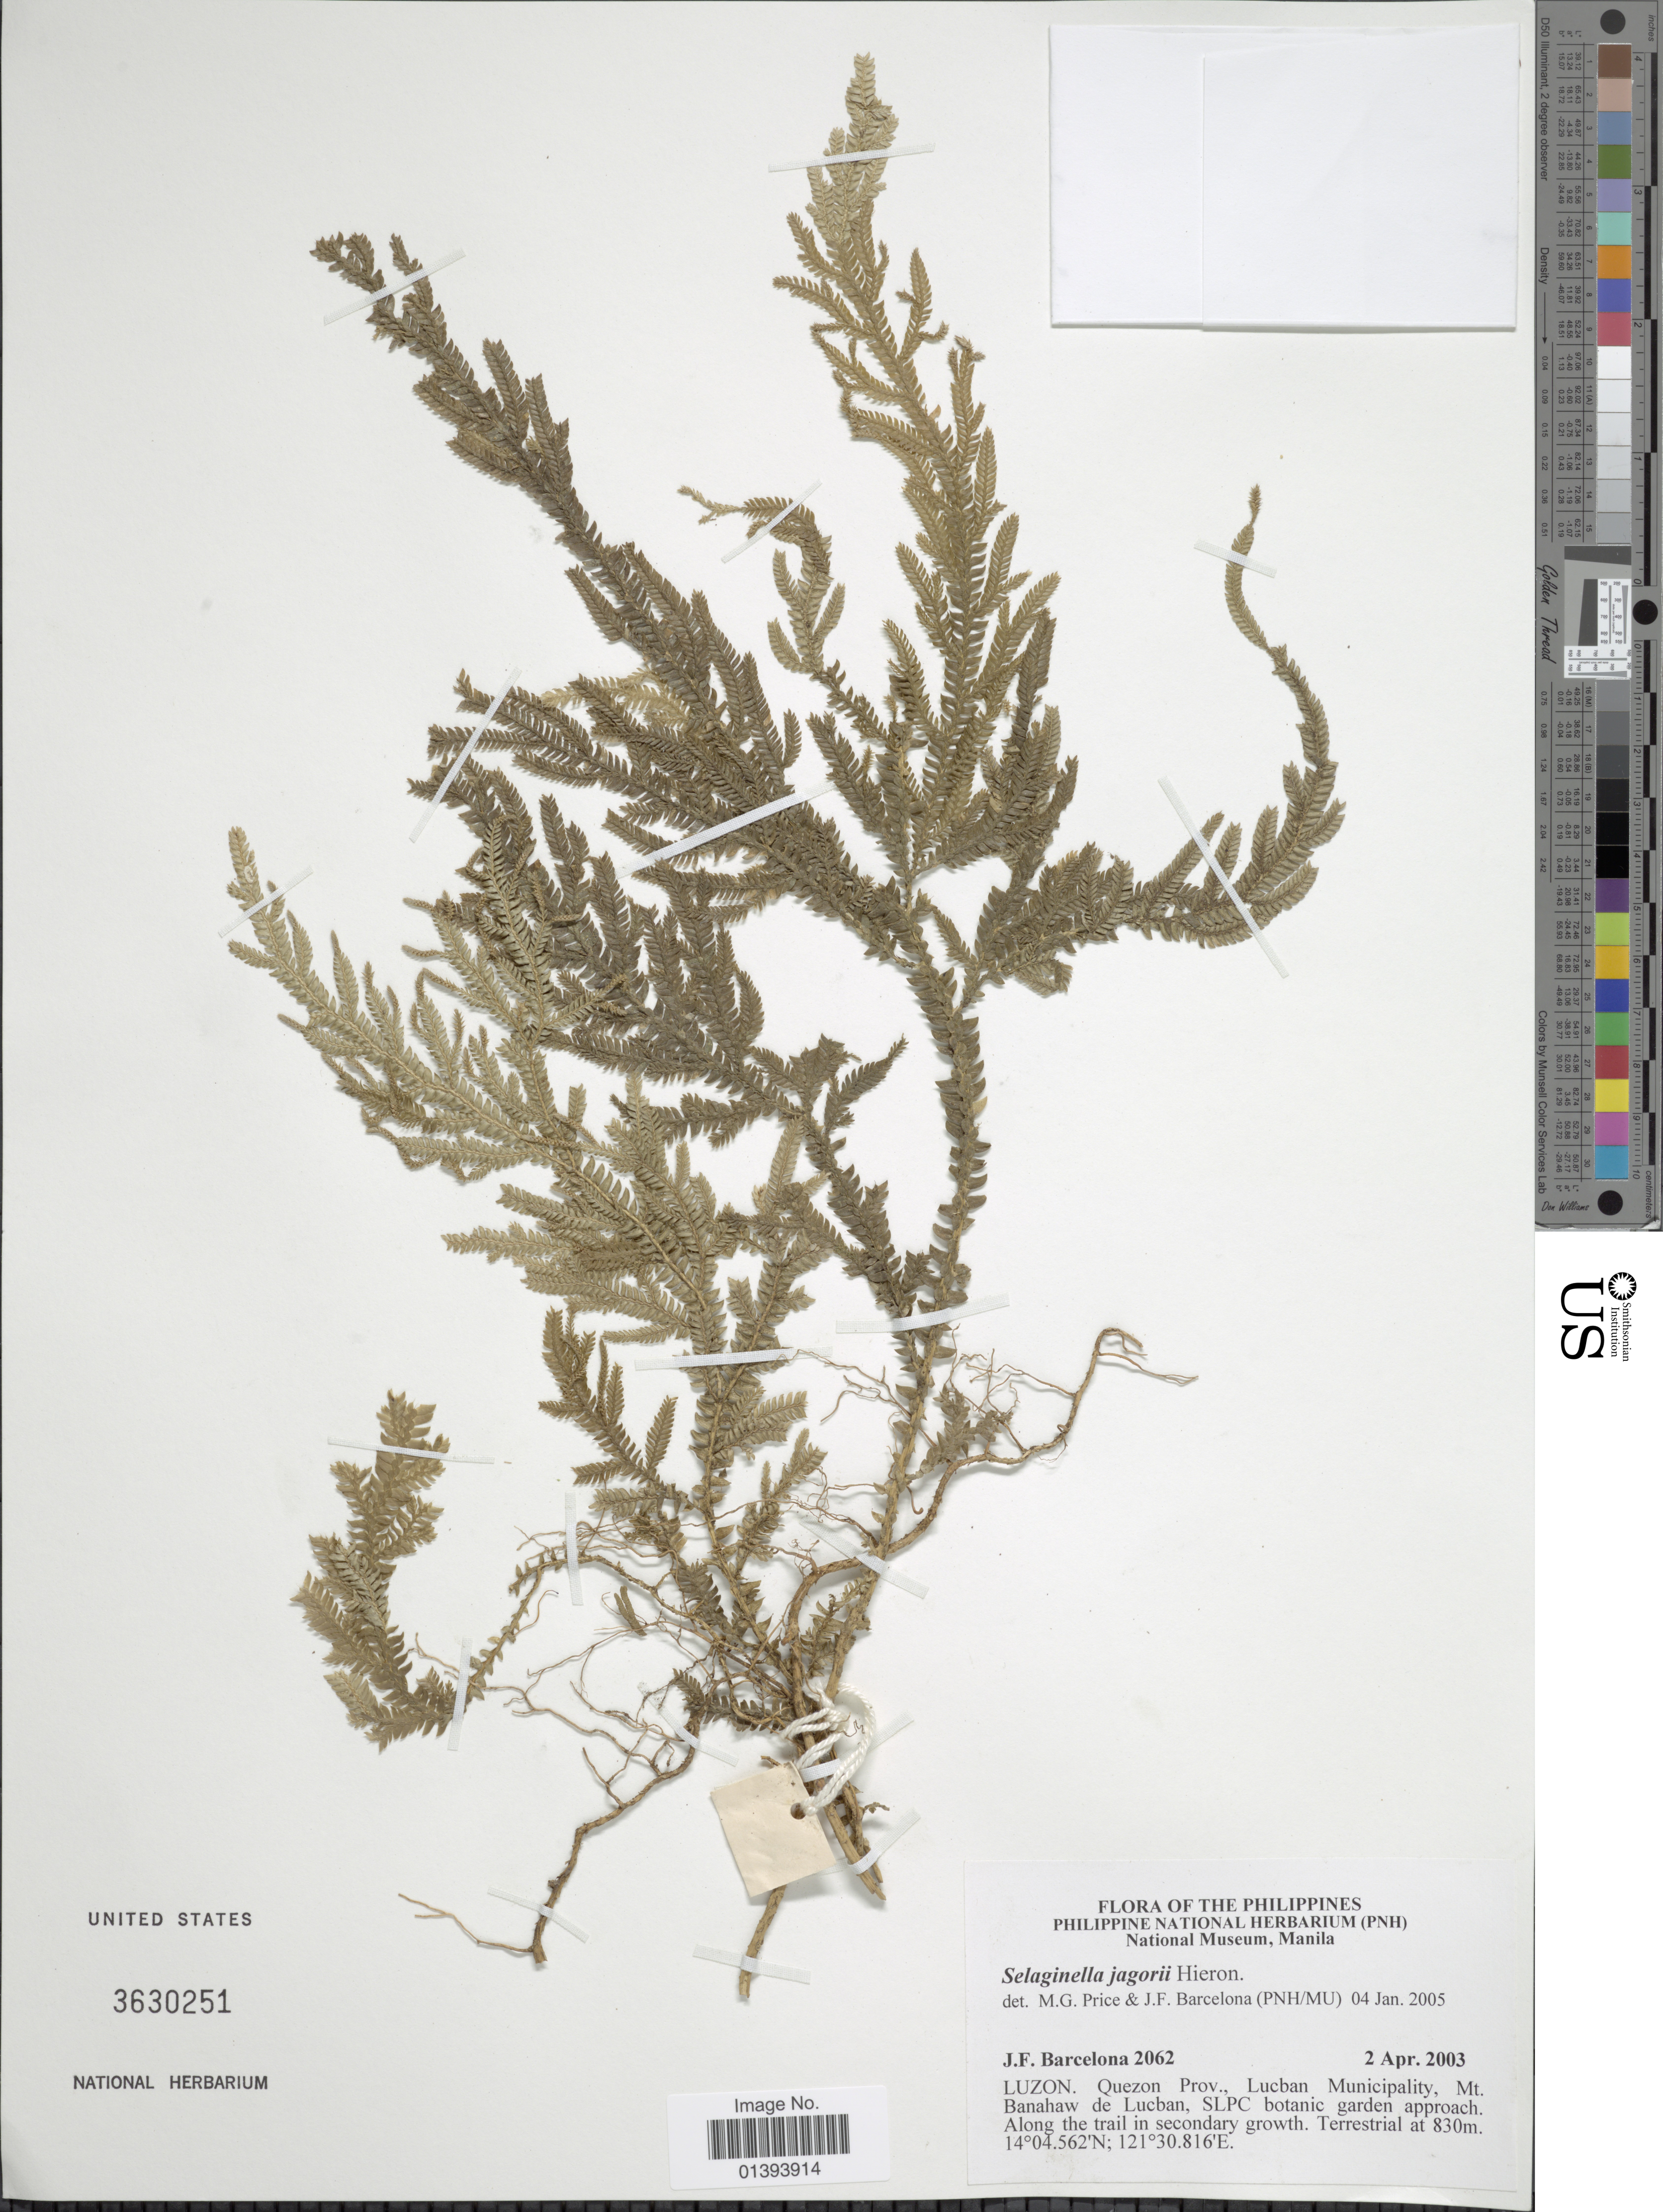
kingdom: Plantae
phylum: Tracheophyta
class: Lycopodiopsida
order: Selaginellales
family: Selaginellaceae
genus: Selaginella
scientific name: Selaginella jagorii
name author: Warb.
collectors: J. F. Barcelona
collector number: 2062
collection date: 2003-04-02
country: Philippines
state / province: Central Luzon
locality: Luzon, Quezon Prov., Lucban Municipality, Mt. Banahaw de Lucban, SLPC botanic garden approach, along the trail in secondary growth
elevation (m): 830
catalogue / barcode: US 3630251